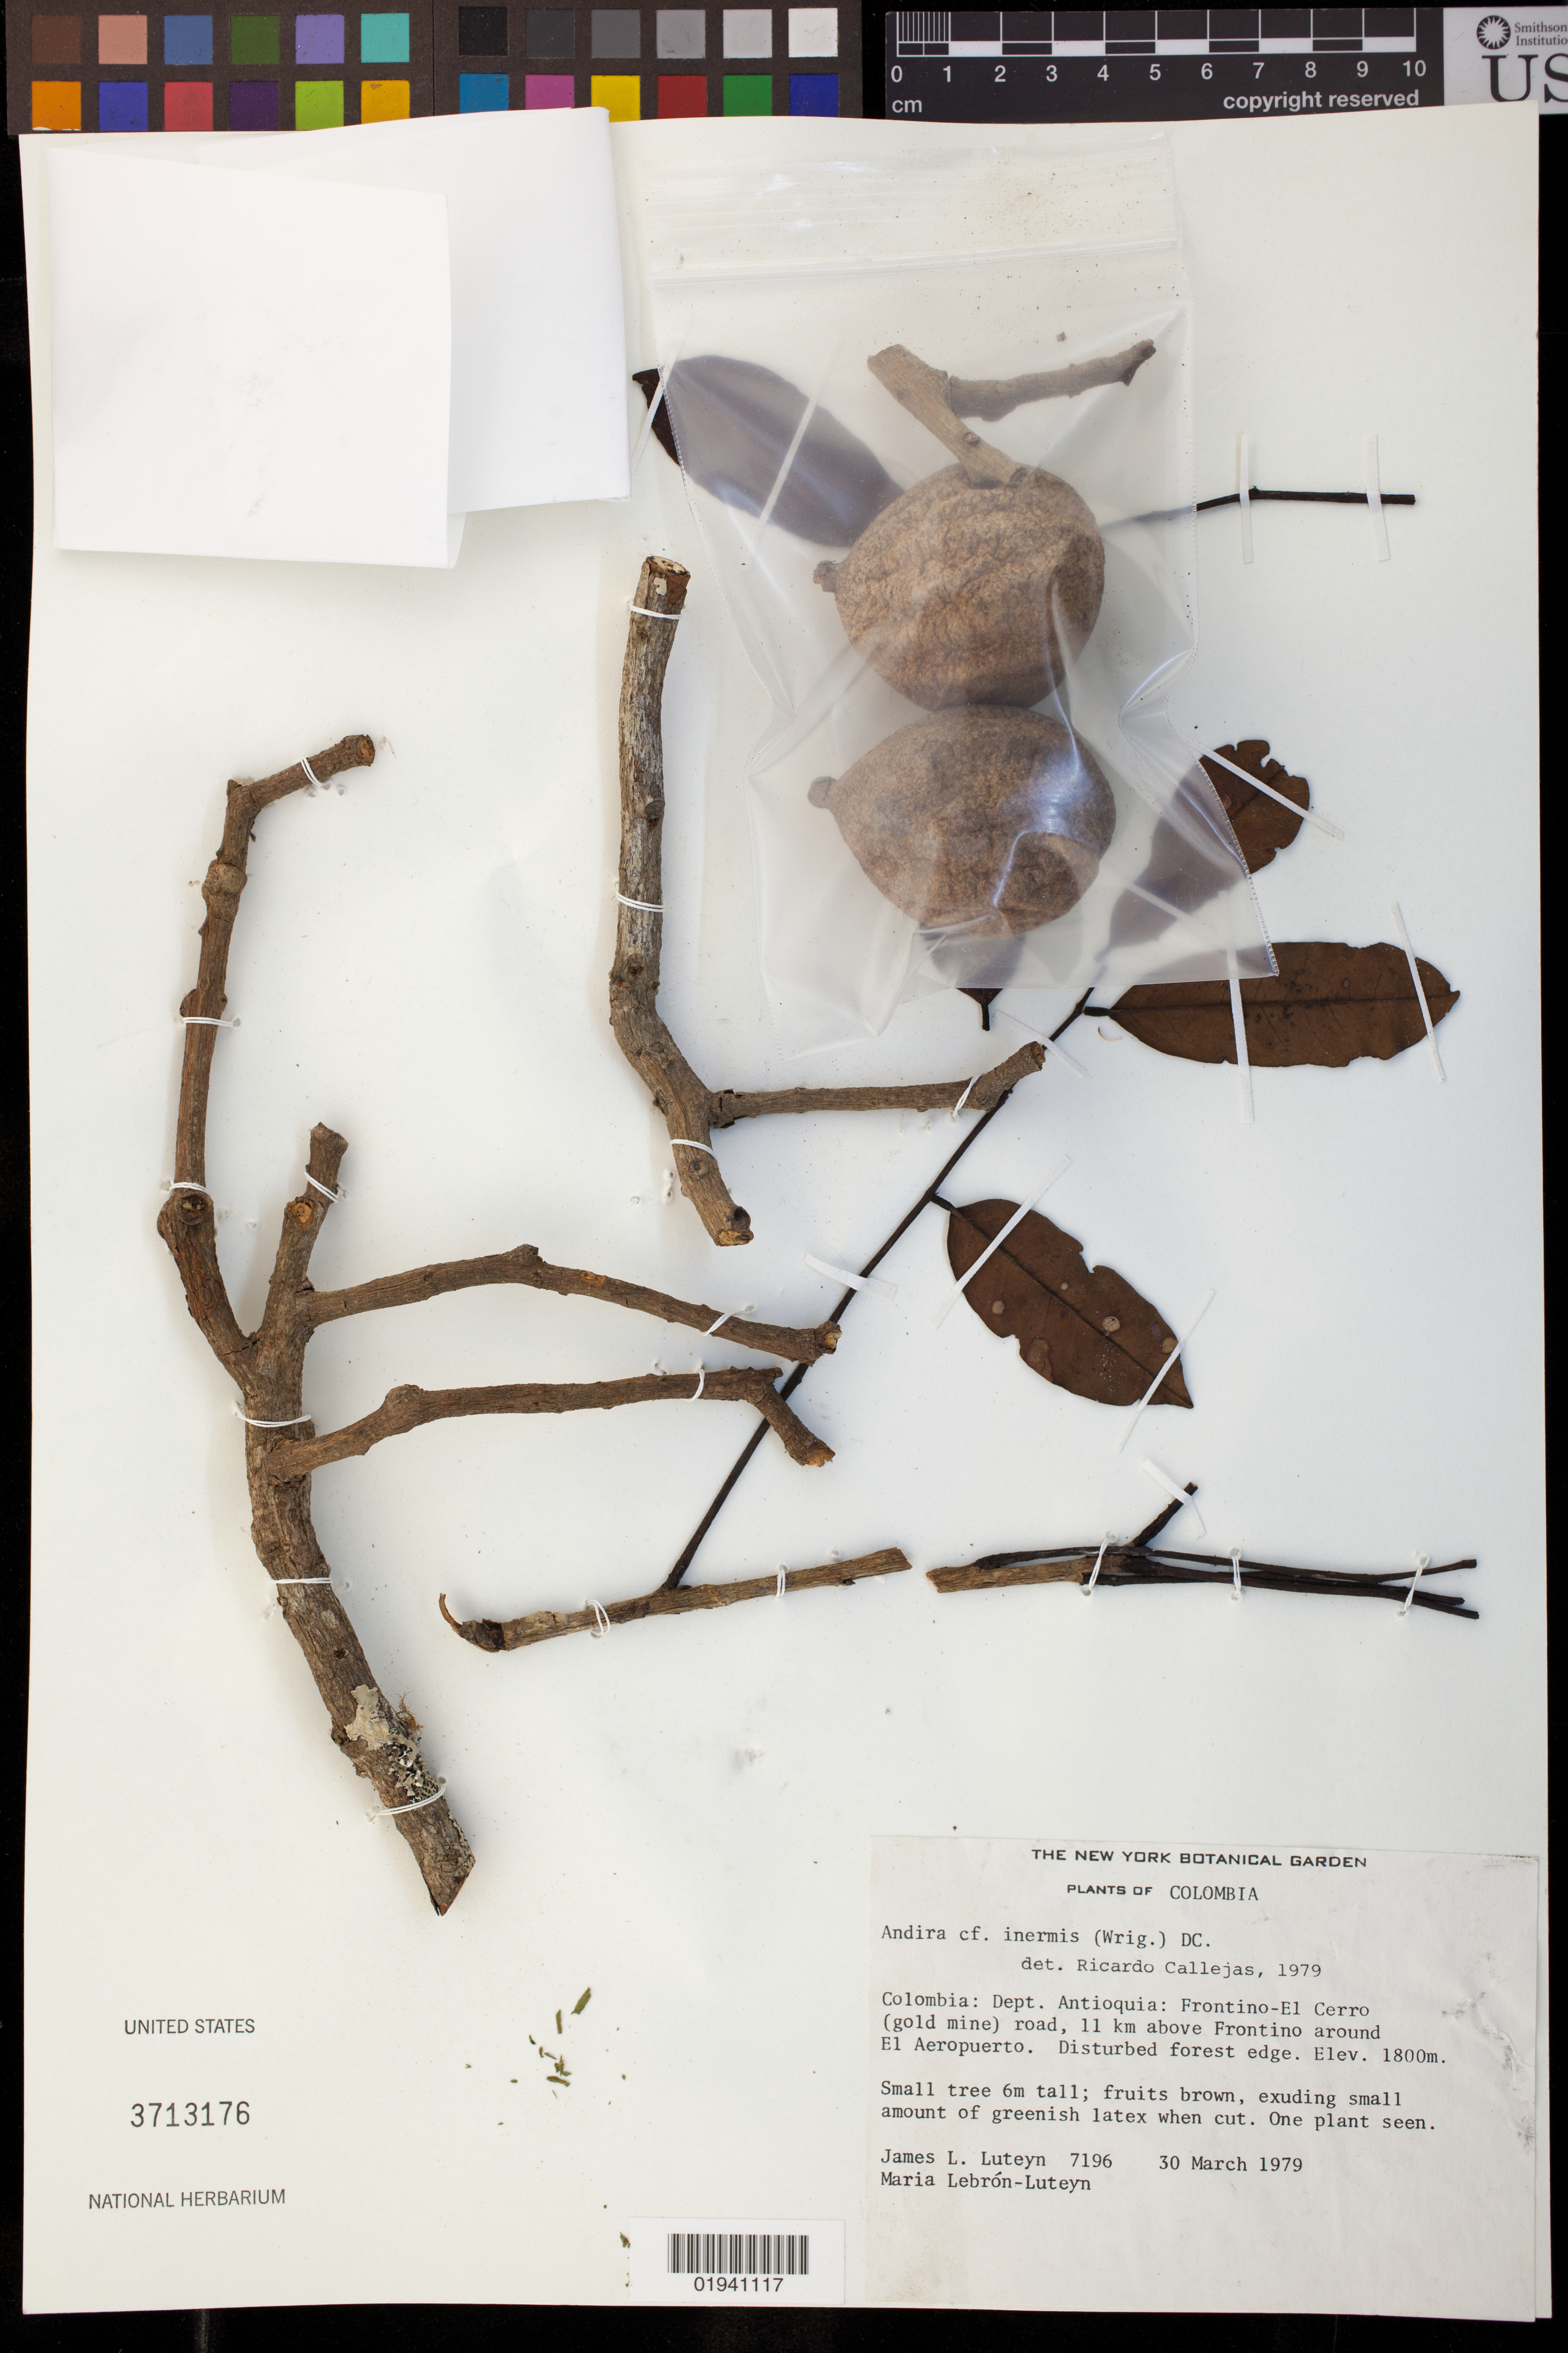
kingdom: Plantae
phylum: Tracheophyta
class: Magnoliopsida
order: Fabales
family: Fabaceae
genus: Andira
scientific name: Andira inermis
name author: (W. Wright) Kunth ex DC.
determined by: Callejas, Ricardo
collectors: J. L. Luteyn & M. L. Lebrón-Luteyn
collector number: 7196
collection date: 1979-03-30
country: Colombia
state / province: Antioquia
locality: Frontino-El Cerro (gold mine) road, 11 km above Frontino around El Aeropuerto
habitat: disturbed forest edge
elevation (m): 1800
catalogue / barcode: US 3713176